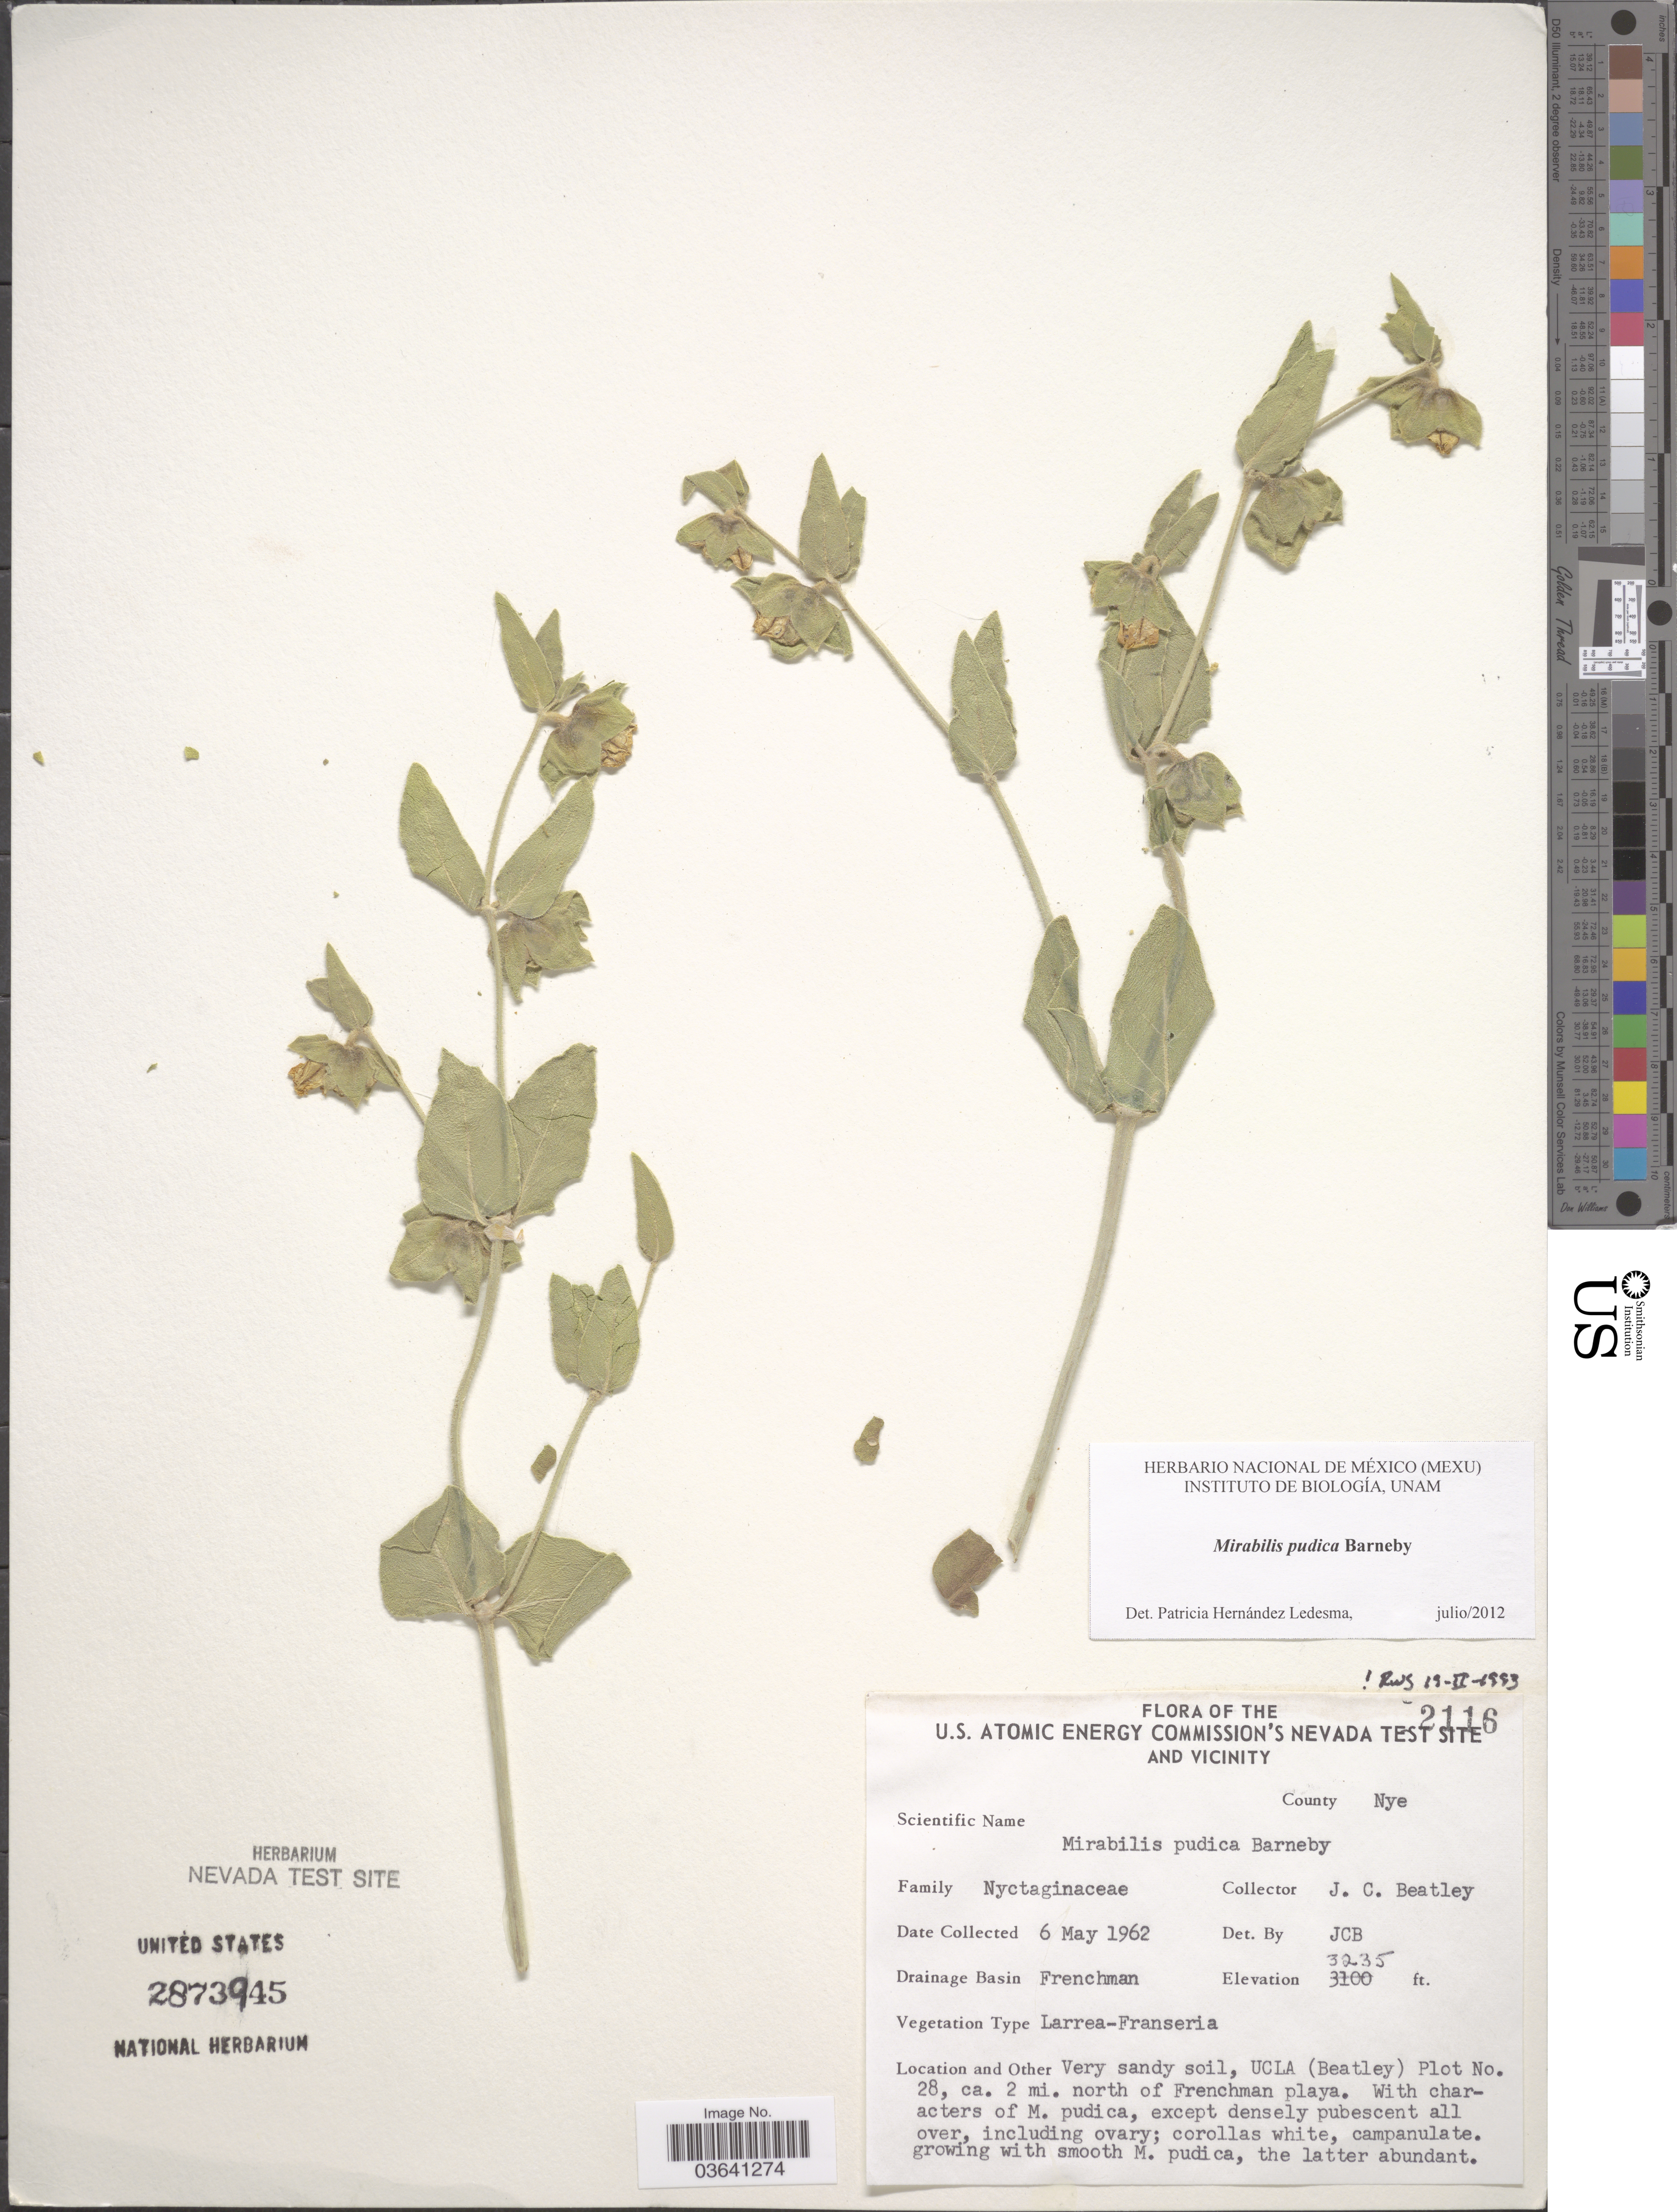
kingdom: Plantae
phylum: Tracheophyta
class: Magnoliopsida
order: Caryophyllales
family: Nyctaginaceae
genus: Mirabilis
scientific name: Mirabilis pudica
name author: Barneby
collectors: J. C. Beatley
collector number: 2116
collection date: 1962-05-06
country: United States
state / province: Nevada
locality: U.S. Atomic Energy Commission's Nevada Test Site and Vicinity. County Nye. Drainage Basin Frenchman. UCLA (Beatley) Plot No. 28, ca. 2 mi. north of Frenchman playa.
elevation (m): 986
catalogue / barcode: US 2873945